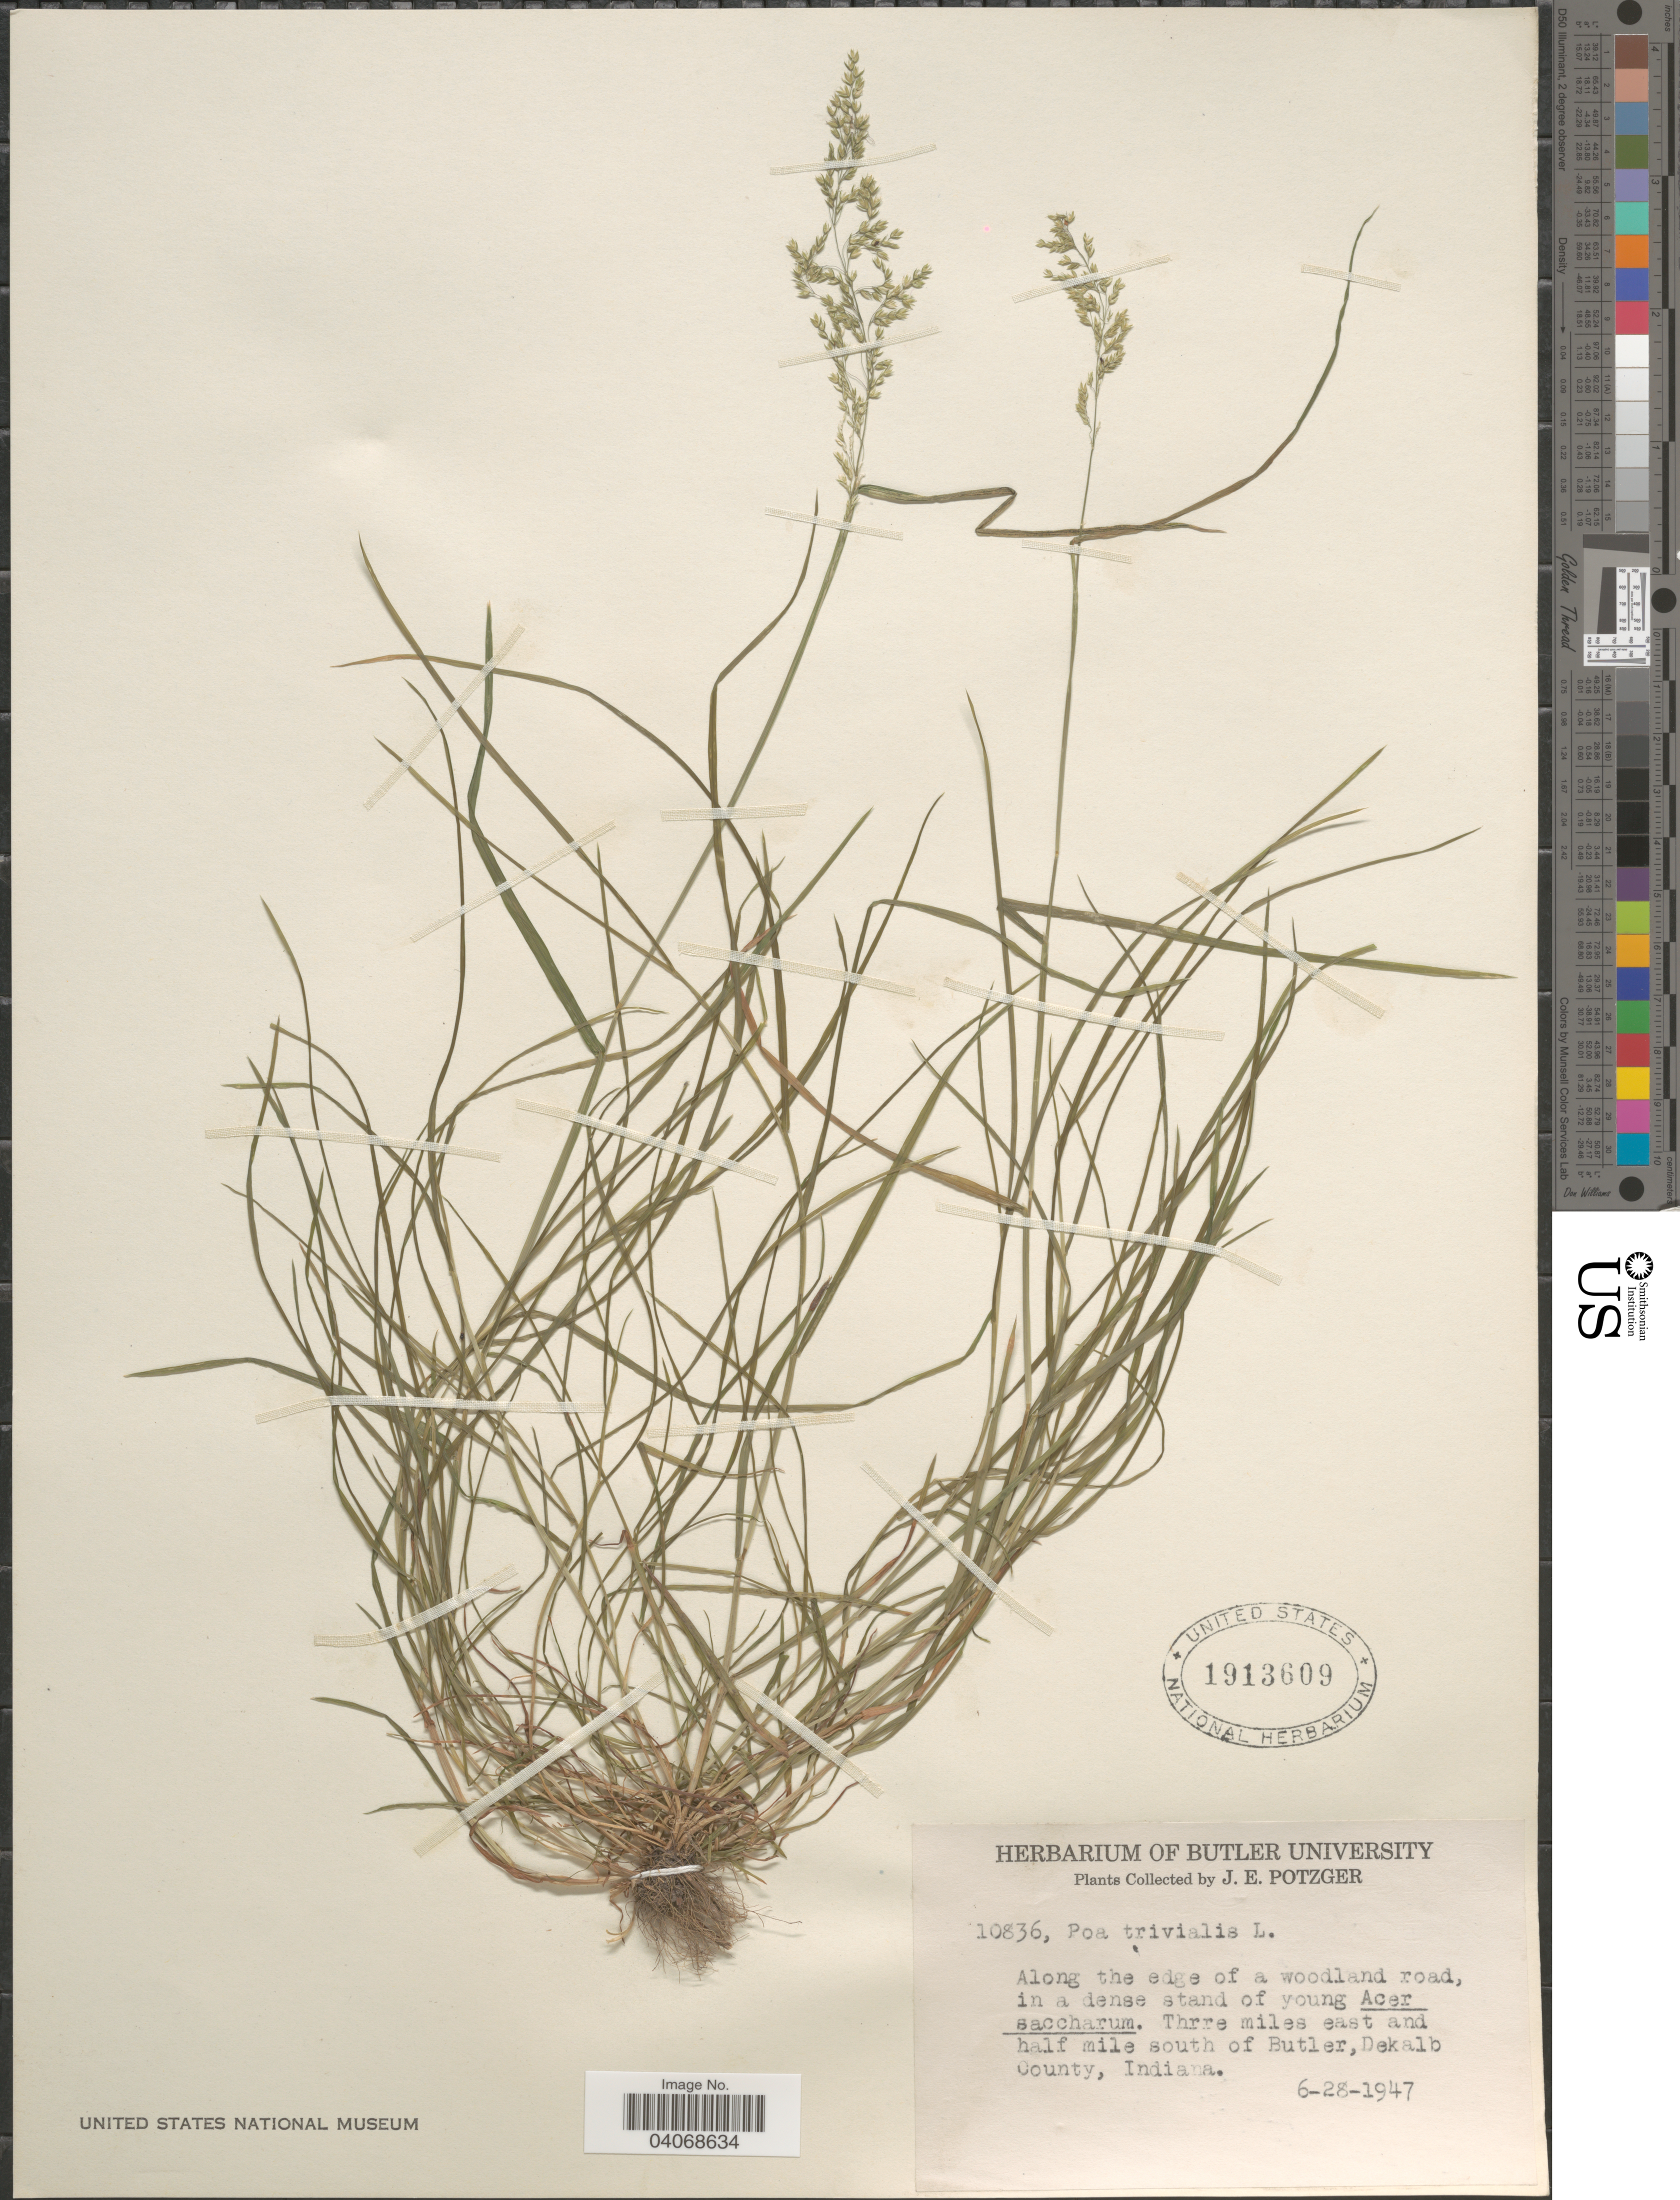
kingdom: Plantae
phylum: Tracheophyta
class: Liliopsida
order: Poales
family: Poaceae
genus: Poa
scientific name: Poa trivialis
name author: L.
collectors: J. Potzger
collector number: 10836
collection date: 1947-06-28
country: United States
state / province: Indiana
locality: Along the edge of a woodland road in a dense stand of young Acer saccharum. Thrre miles east and half mile south of Butler, Dekalb County.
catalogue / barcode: US 1913609